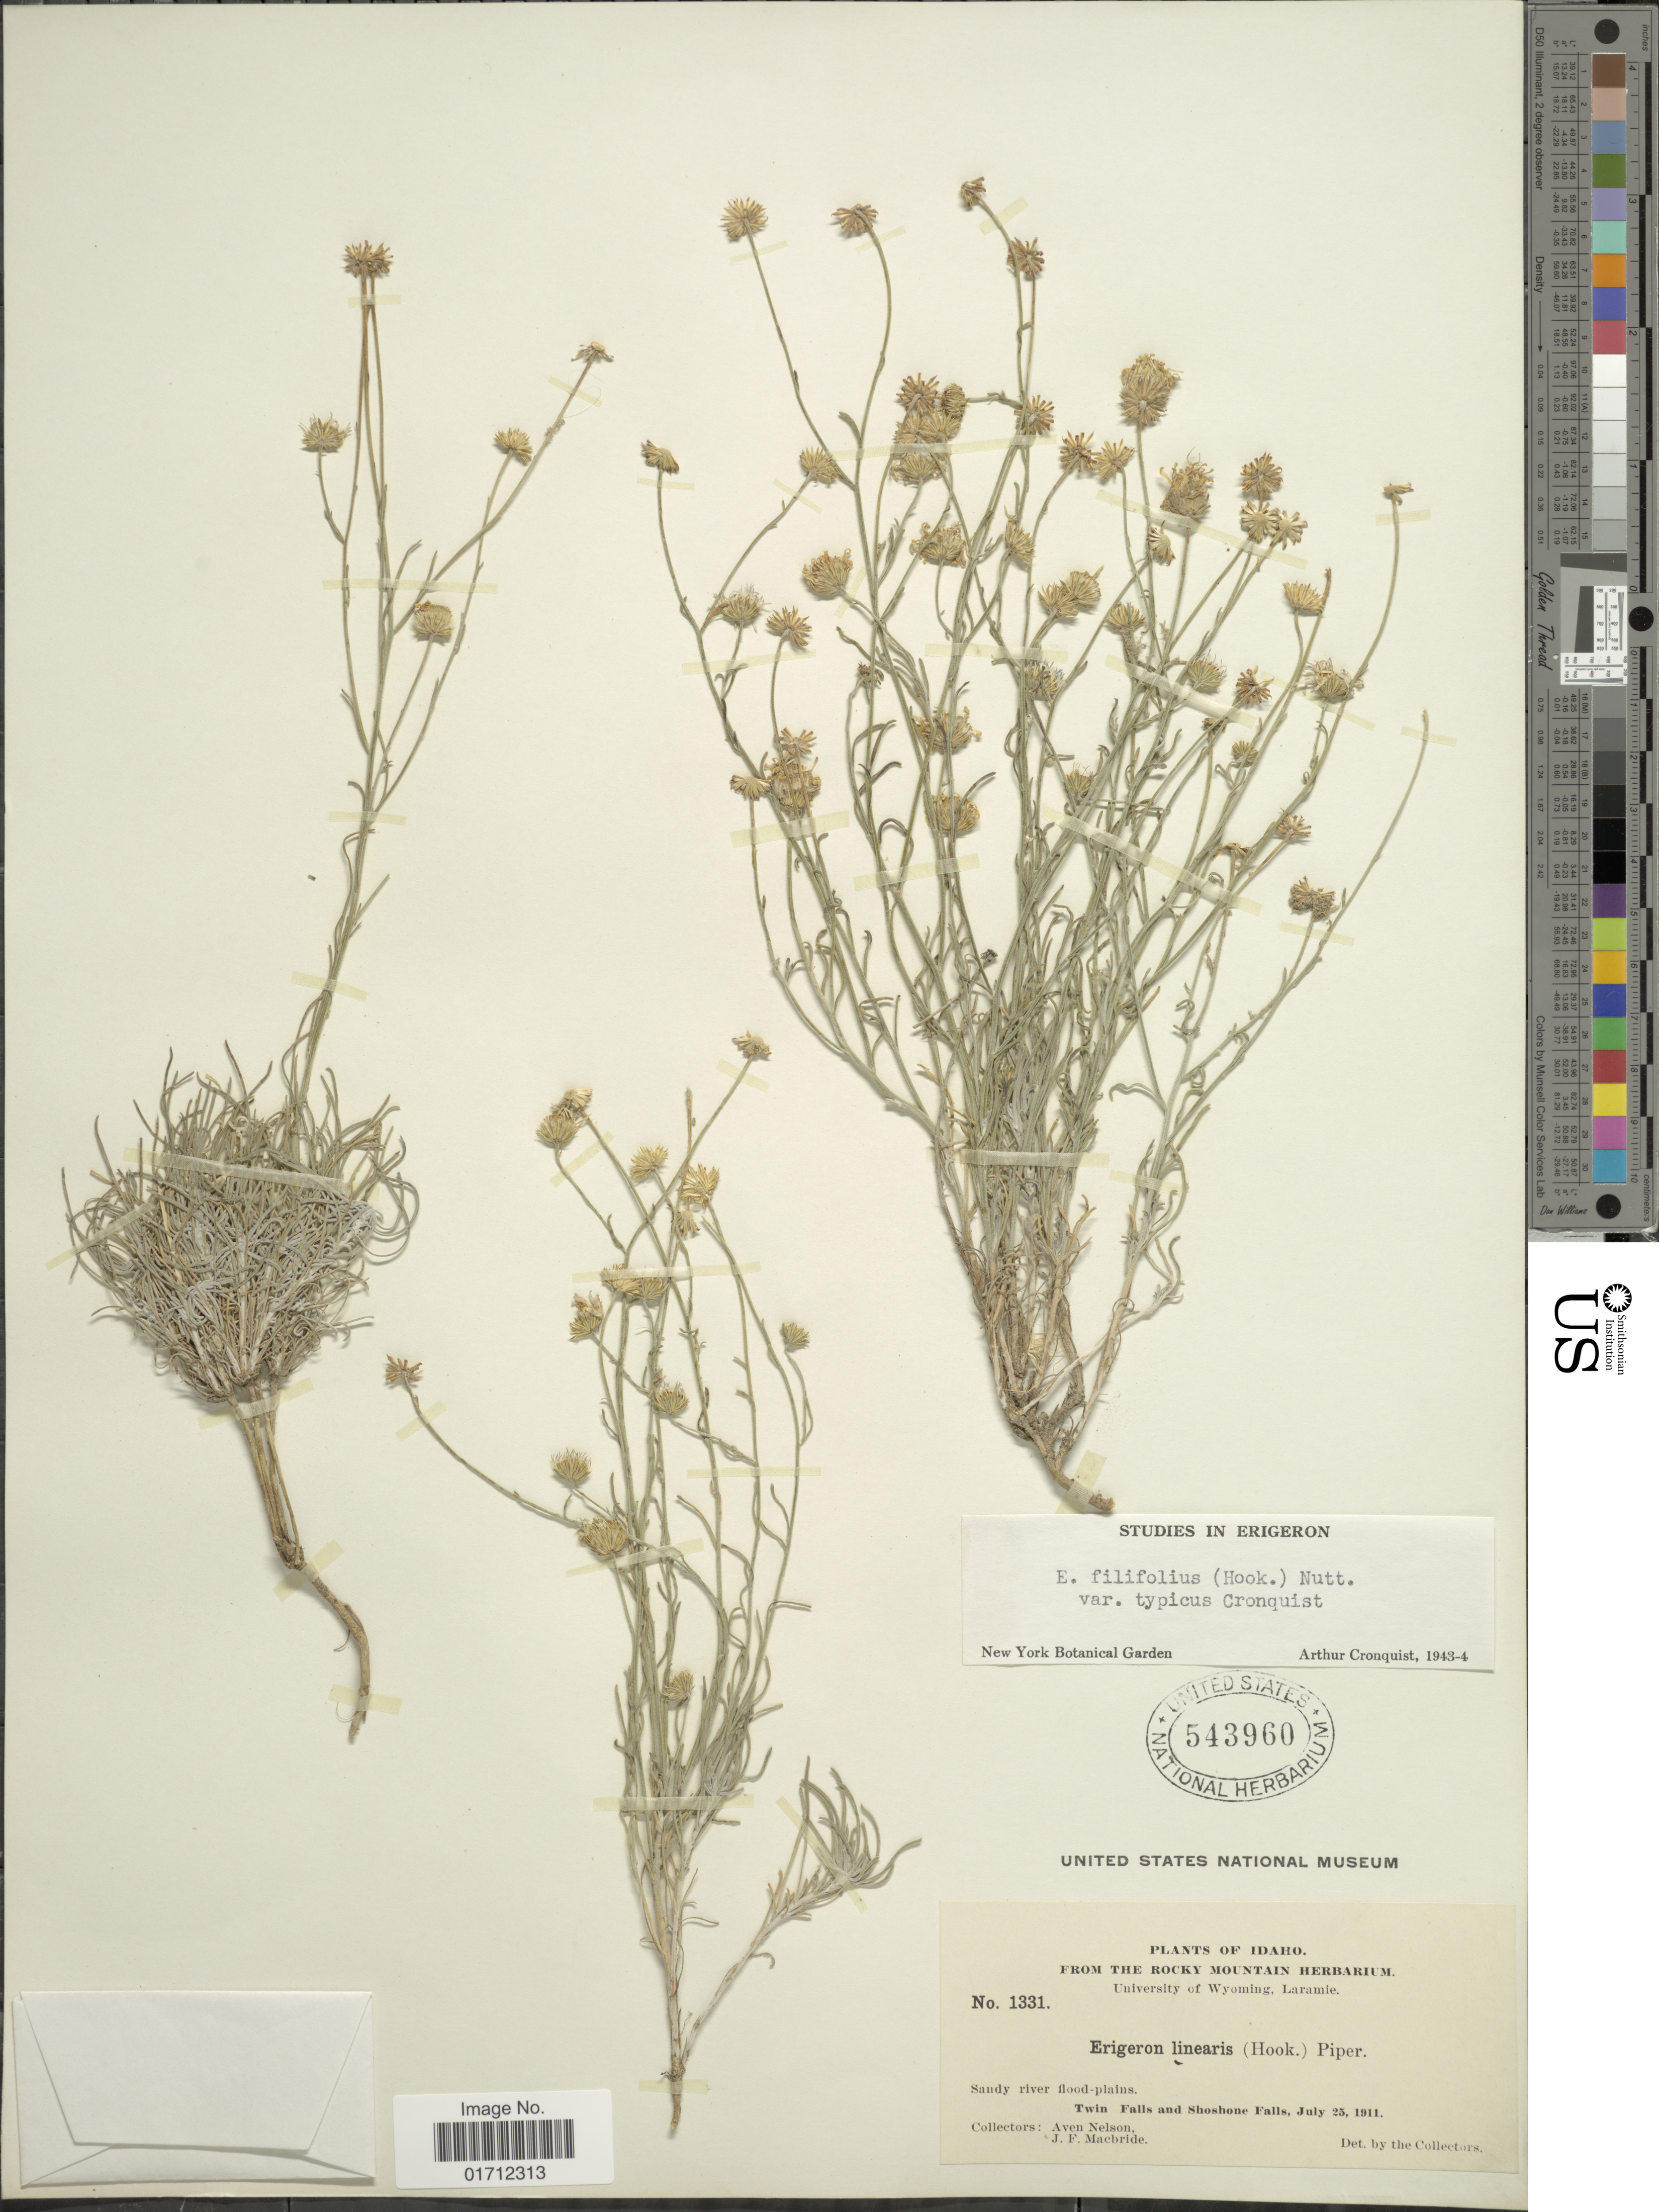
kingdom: Plantae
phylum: Tracheophyta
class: Magnoliopsida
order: Asterales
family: Asteraceae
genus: Erigeron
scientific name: Erigeron filifolius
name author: (Hook.) Nutt.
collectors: A. Nelson & J. F. Macbride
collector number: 1331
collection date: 1911-07-25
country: United States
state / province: Idaho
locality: Twin Falls and Shoshone Falls.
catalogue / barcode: US 543960